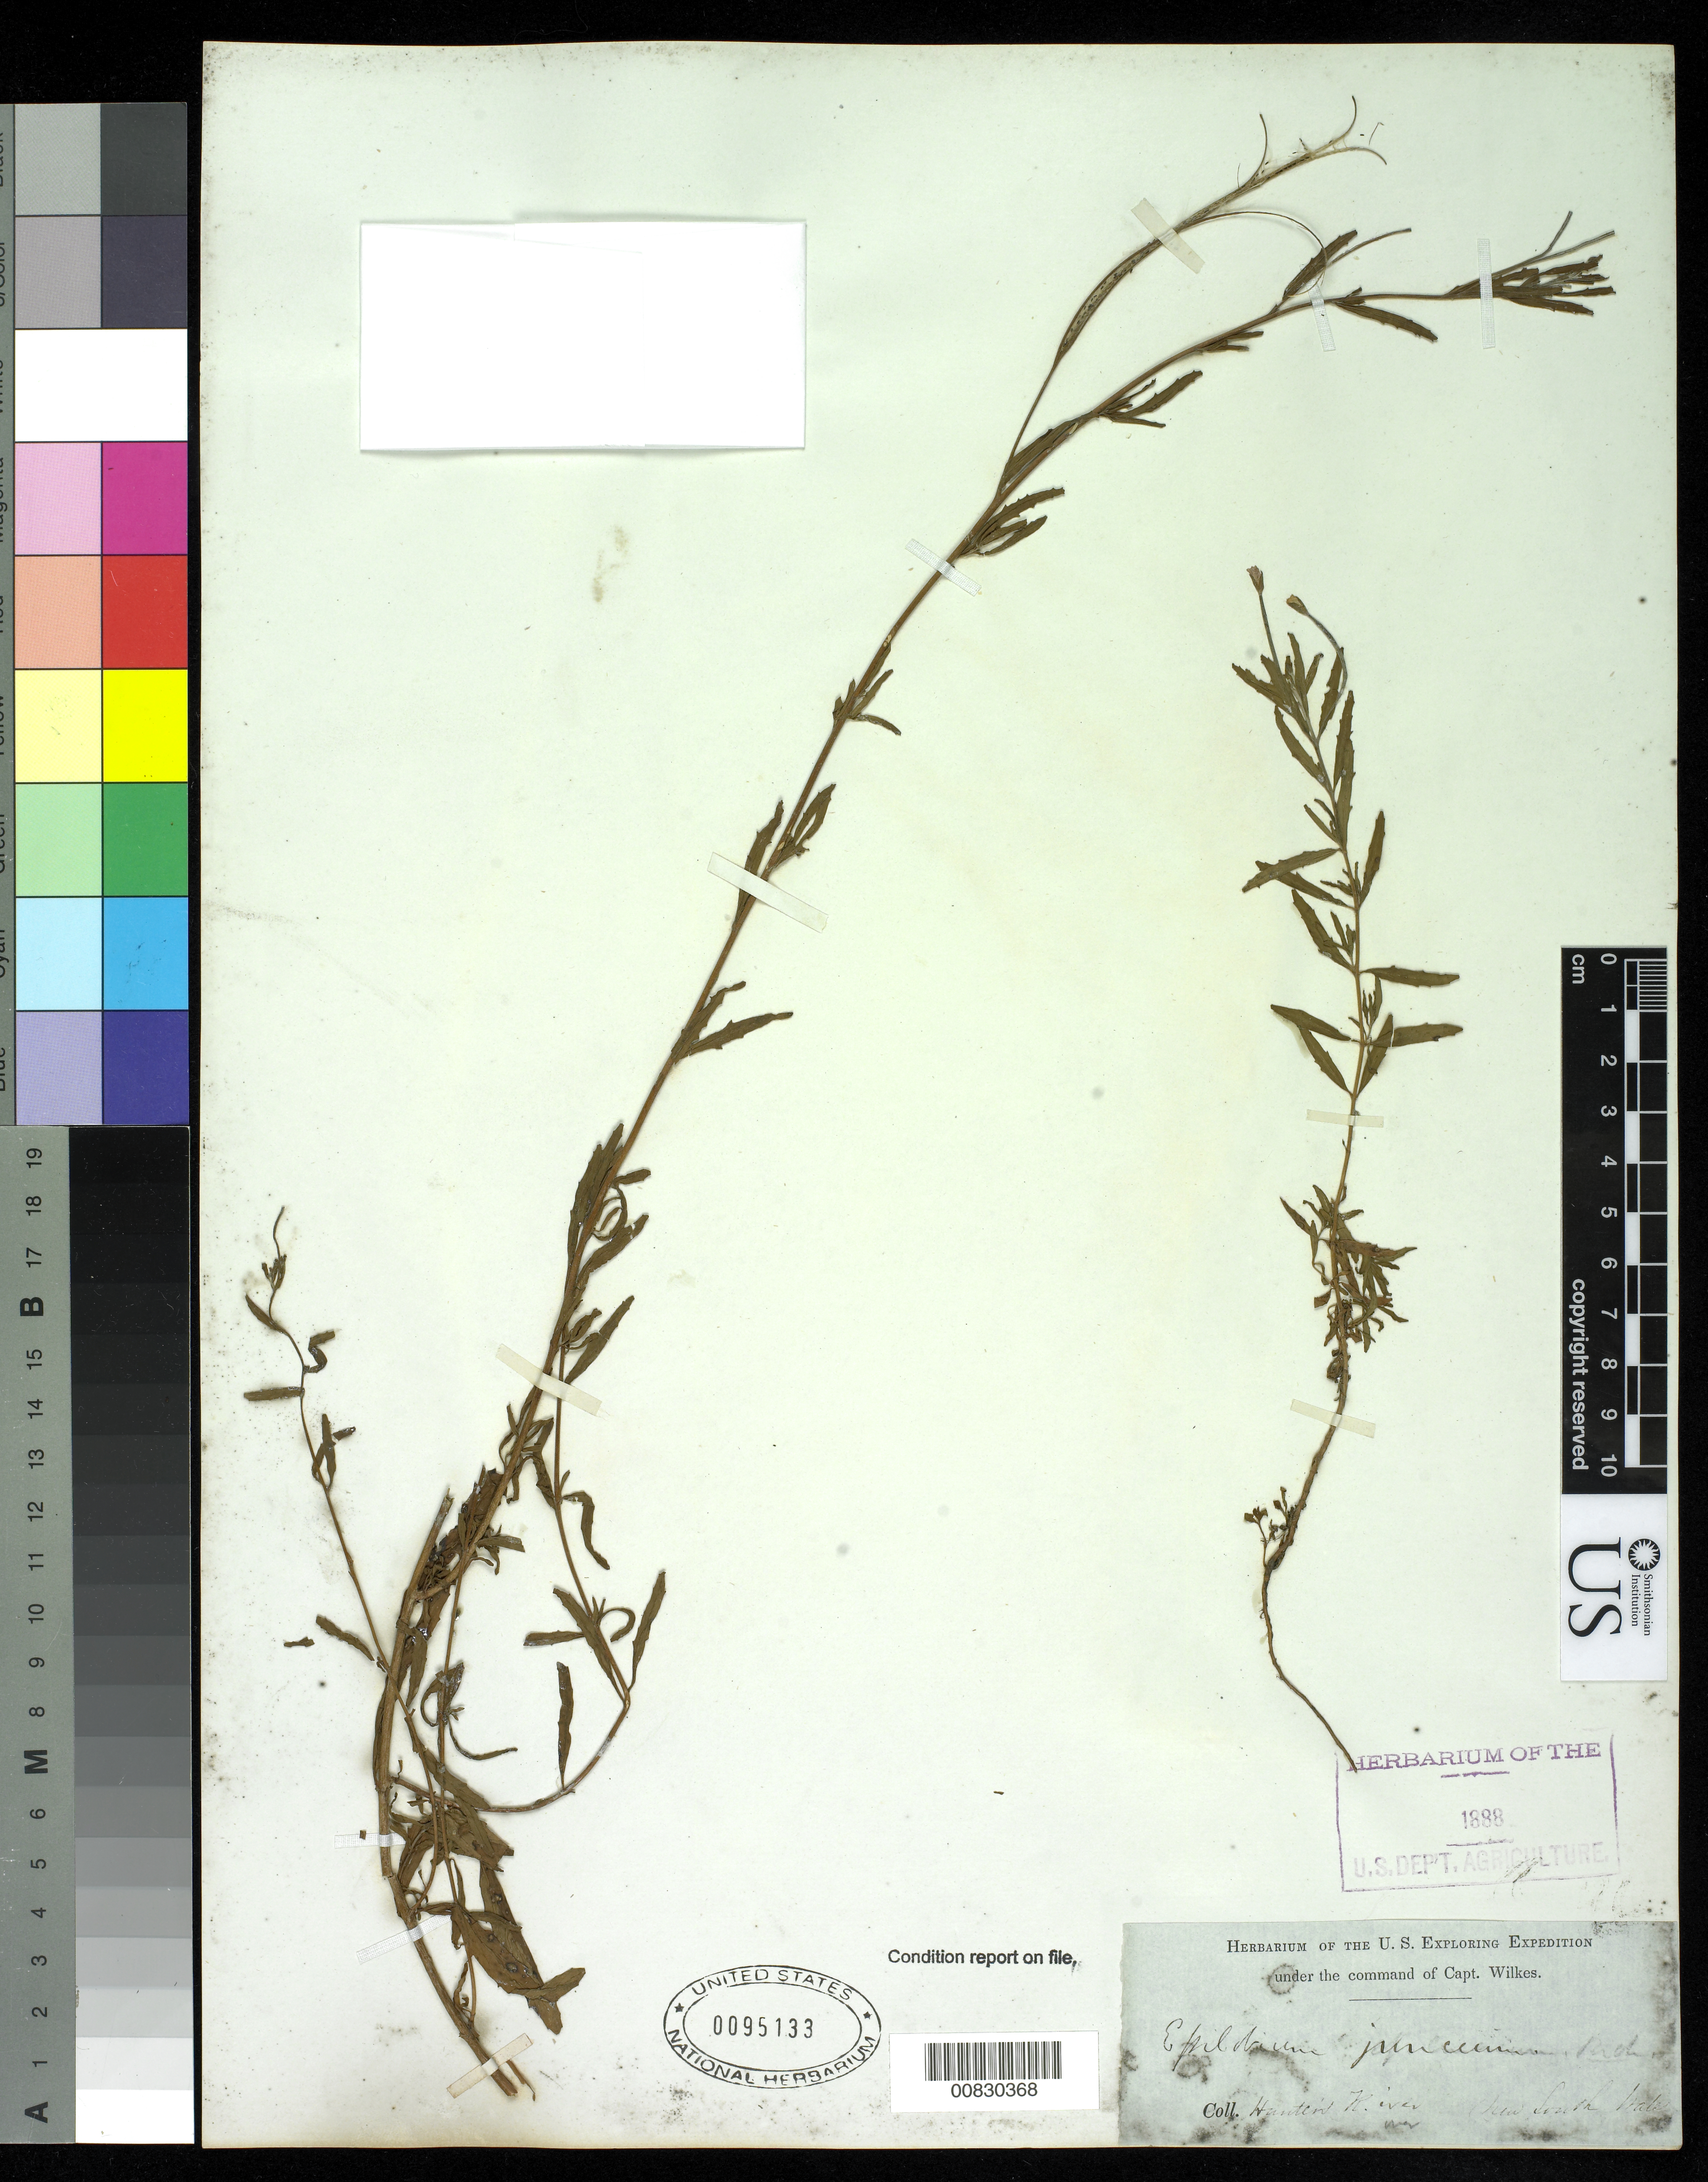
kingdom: Plantae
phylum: Tracheophyta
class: Magnoliopsida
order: Myrtales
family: Onagraceae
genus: Epilobium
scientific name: Epilobium billardiereanum subsp. cinereum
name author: (A. Rich.) P.H. Raven & Engelhorn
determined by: Wagner, W. L., (BOT), Smithsonian Institution - National Museum of Natural History (UNITED STATES)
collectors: Wilkes Explor. Exped.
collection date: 1838/1842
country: Australia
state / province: New South Wales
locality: Hunter's River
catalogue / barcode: US 95133